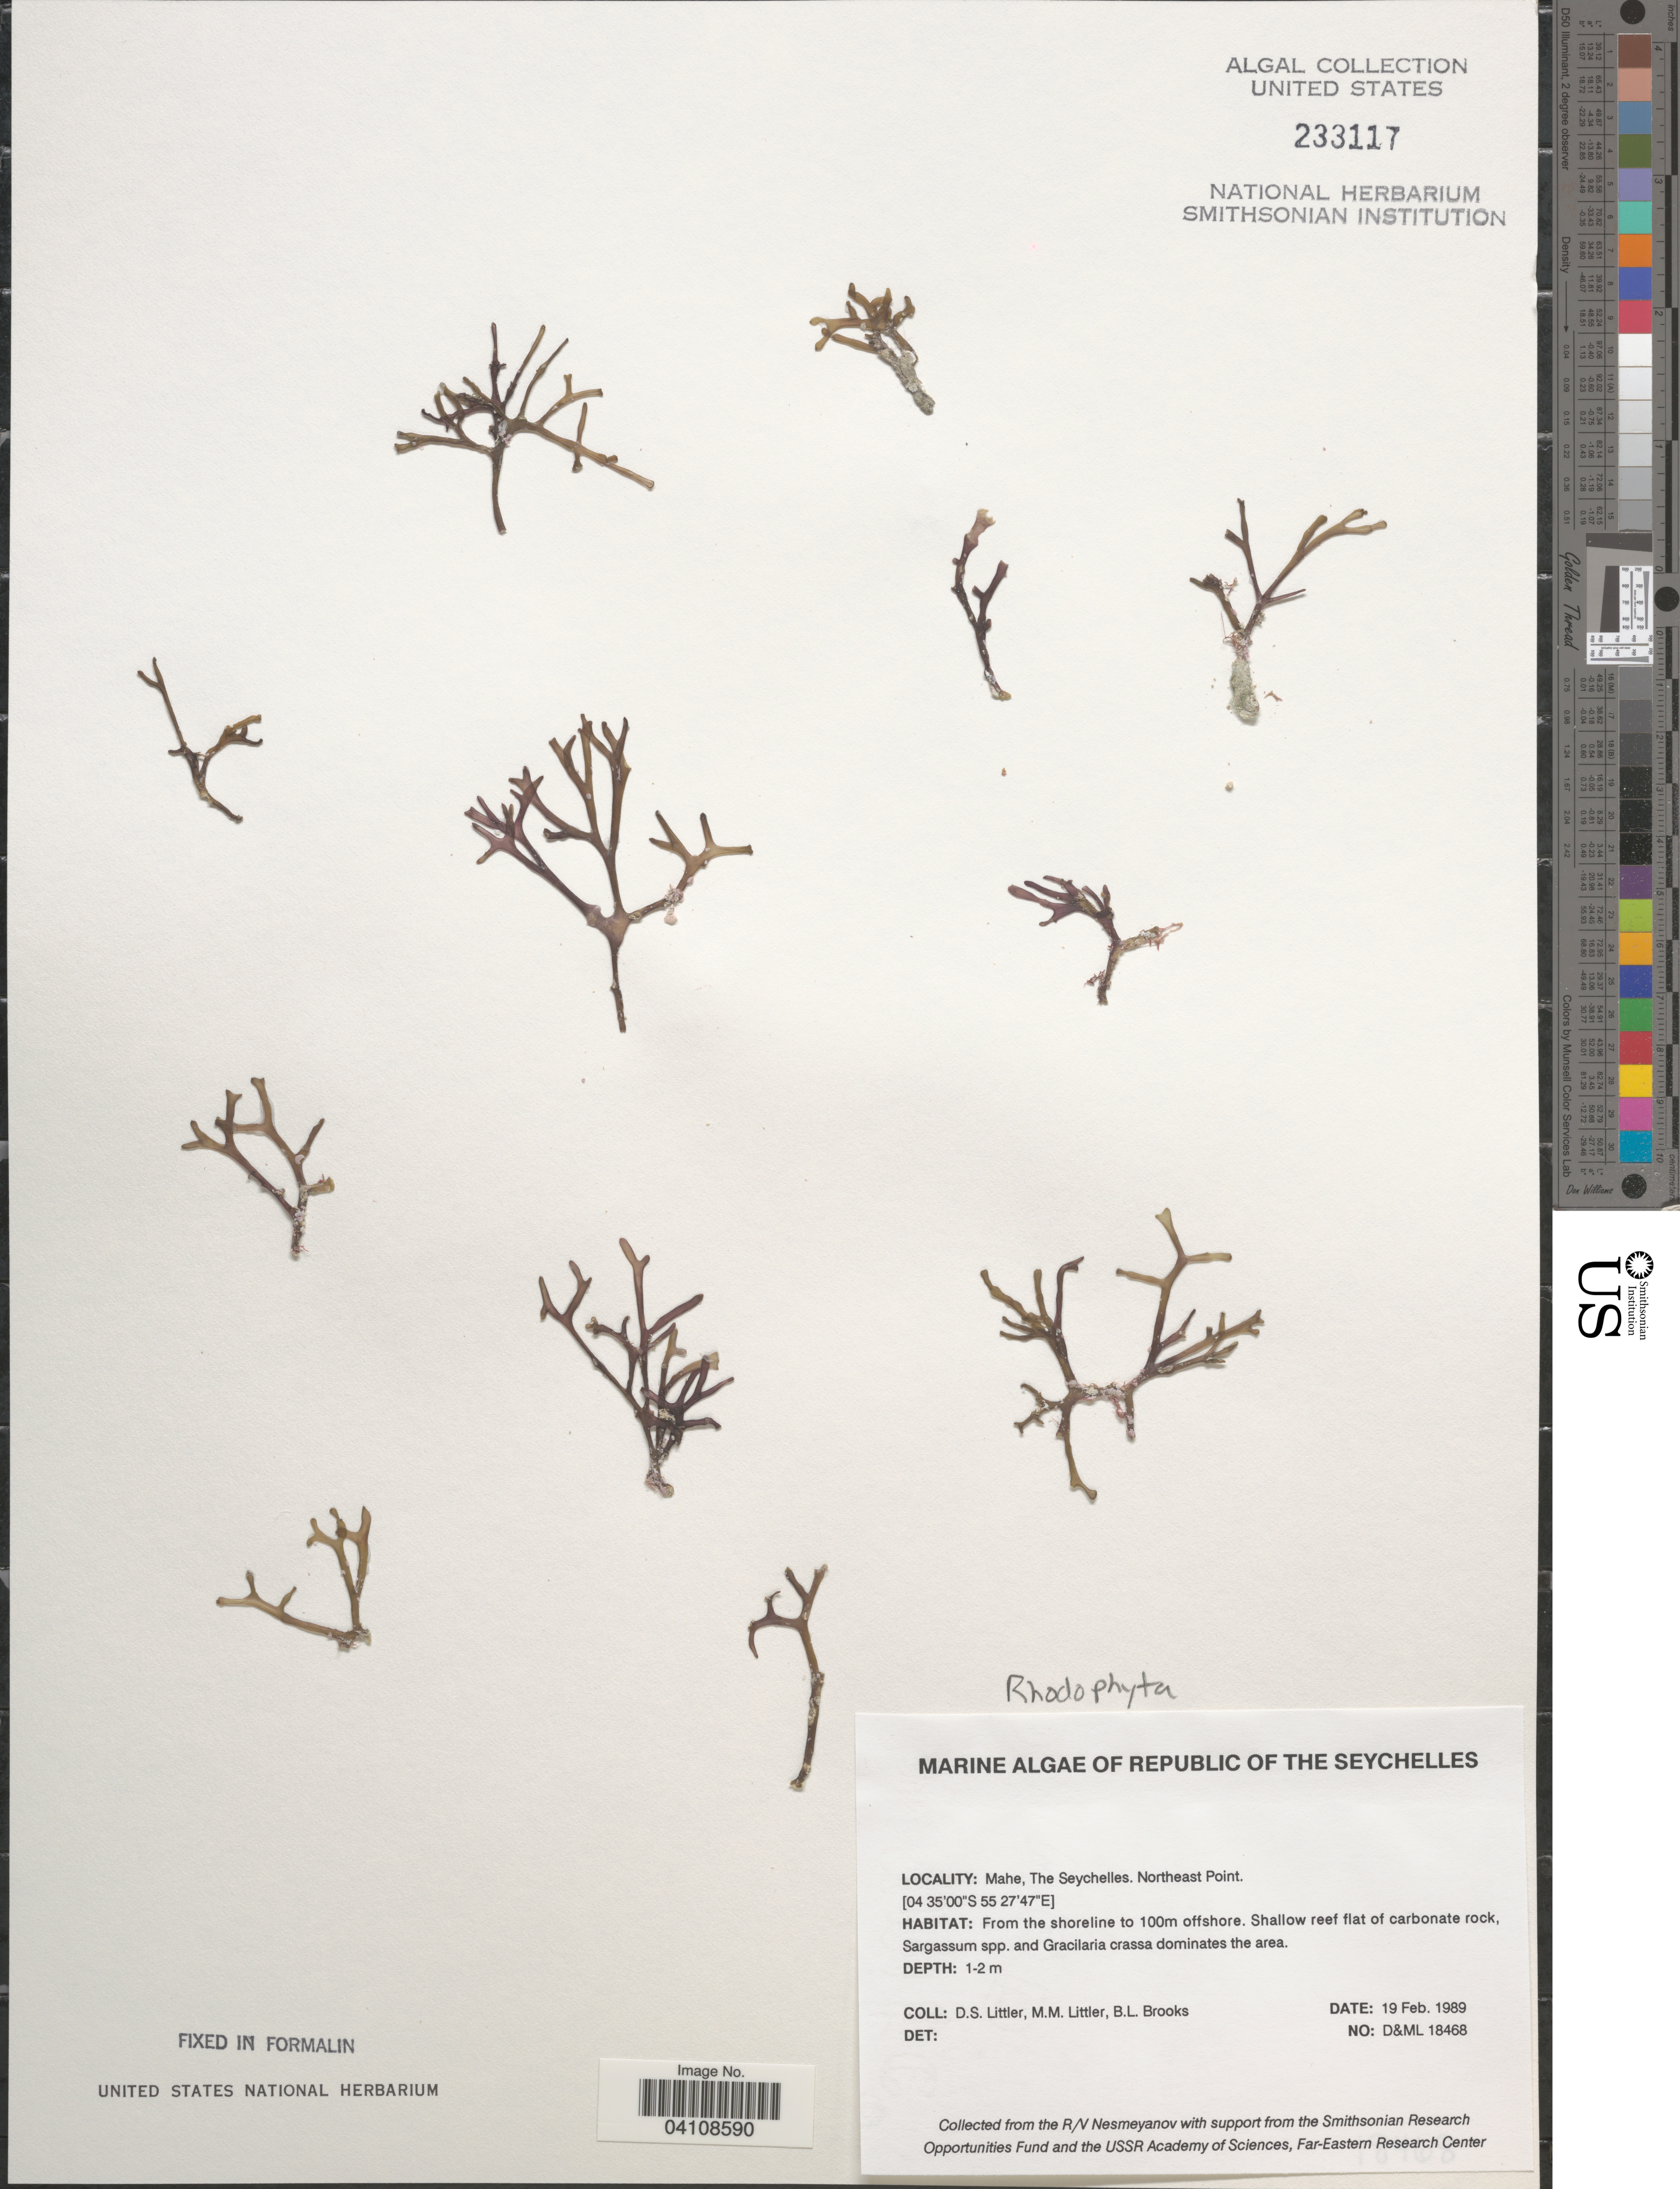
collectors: D. S. Littler & B. Brooks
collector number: D&ML18468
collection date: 1989-02-19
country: Seychelles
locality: Republic of The Seychelles. Mahe. Northeast Point. From the shoreline to 100m offshore.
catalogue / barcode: US 233117